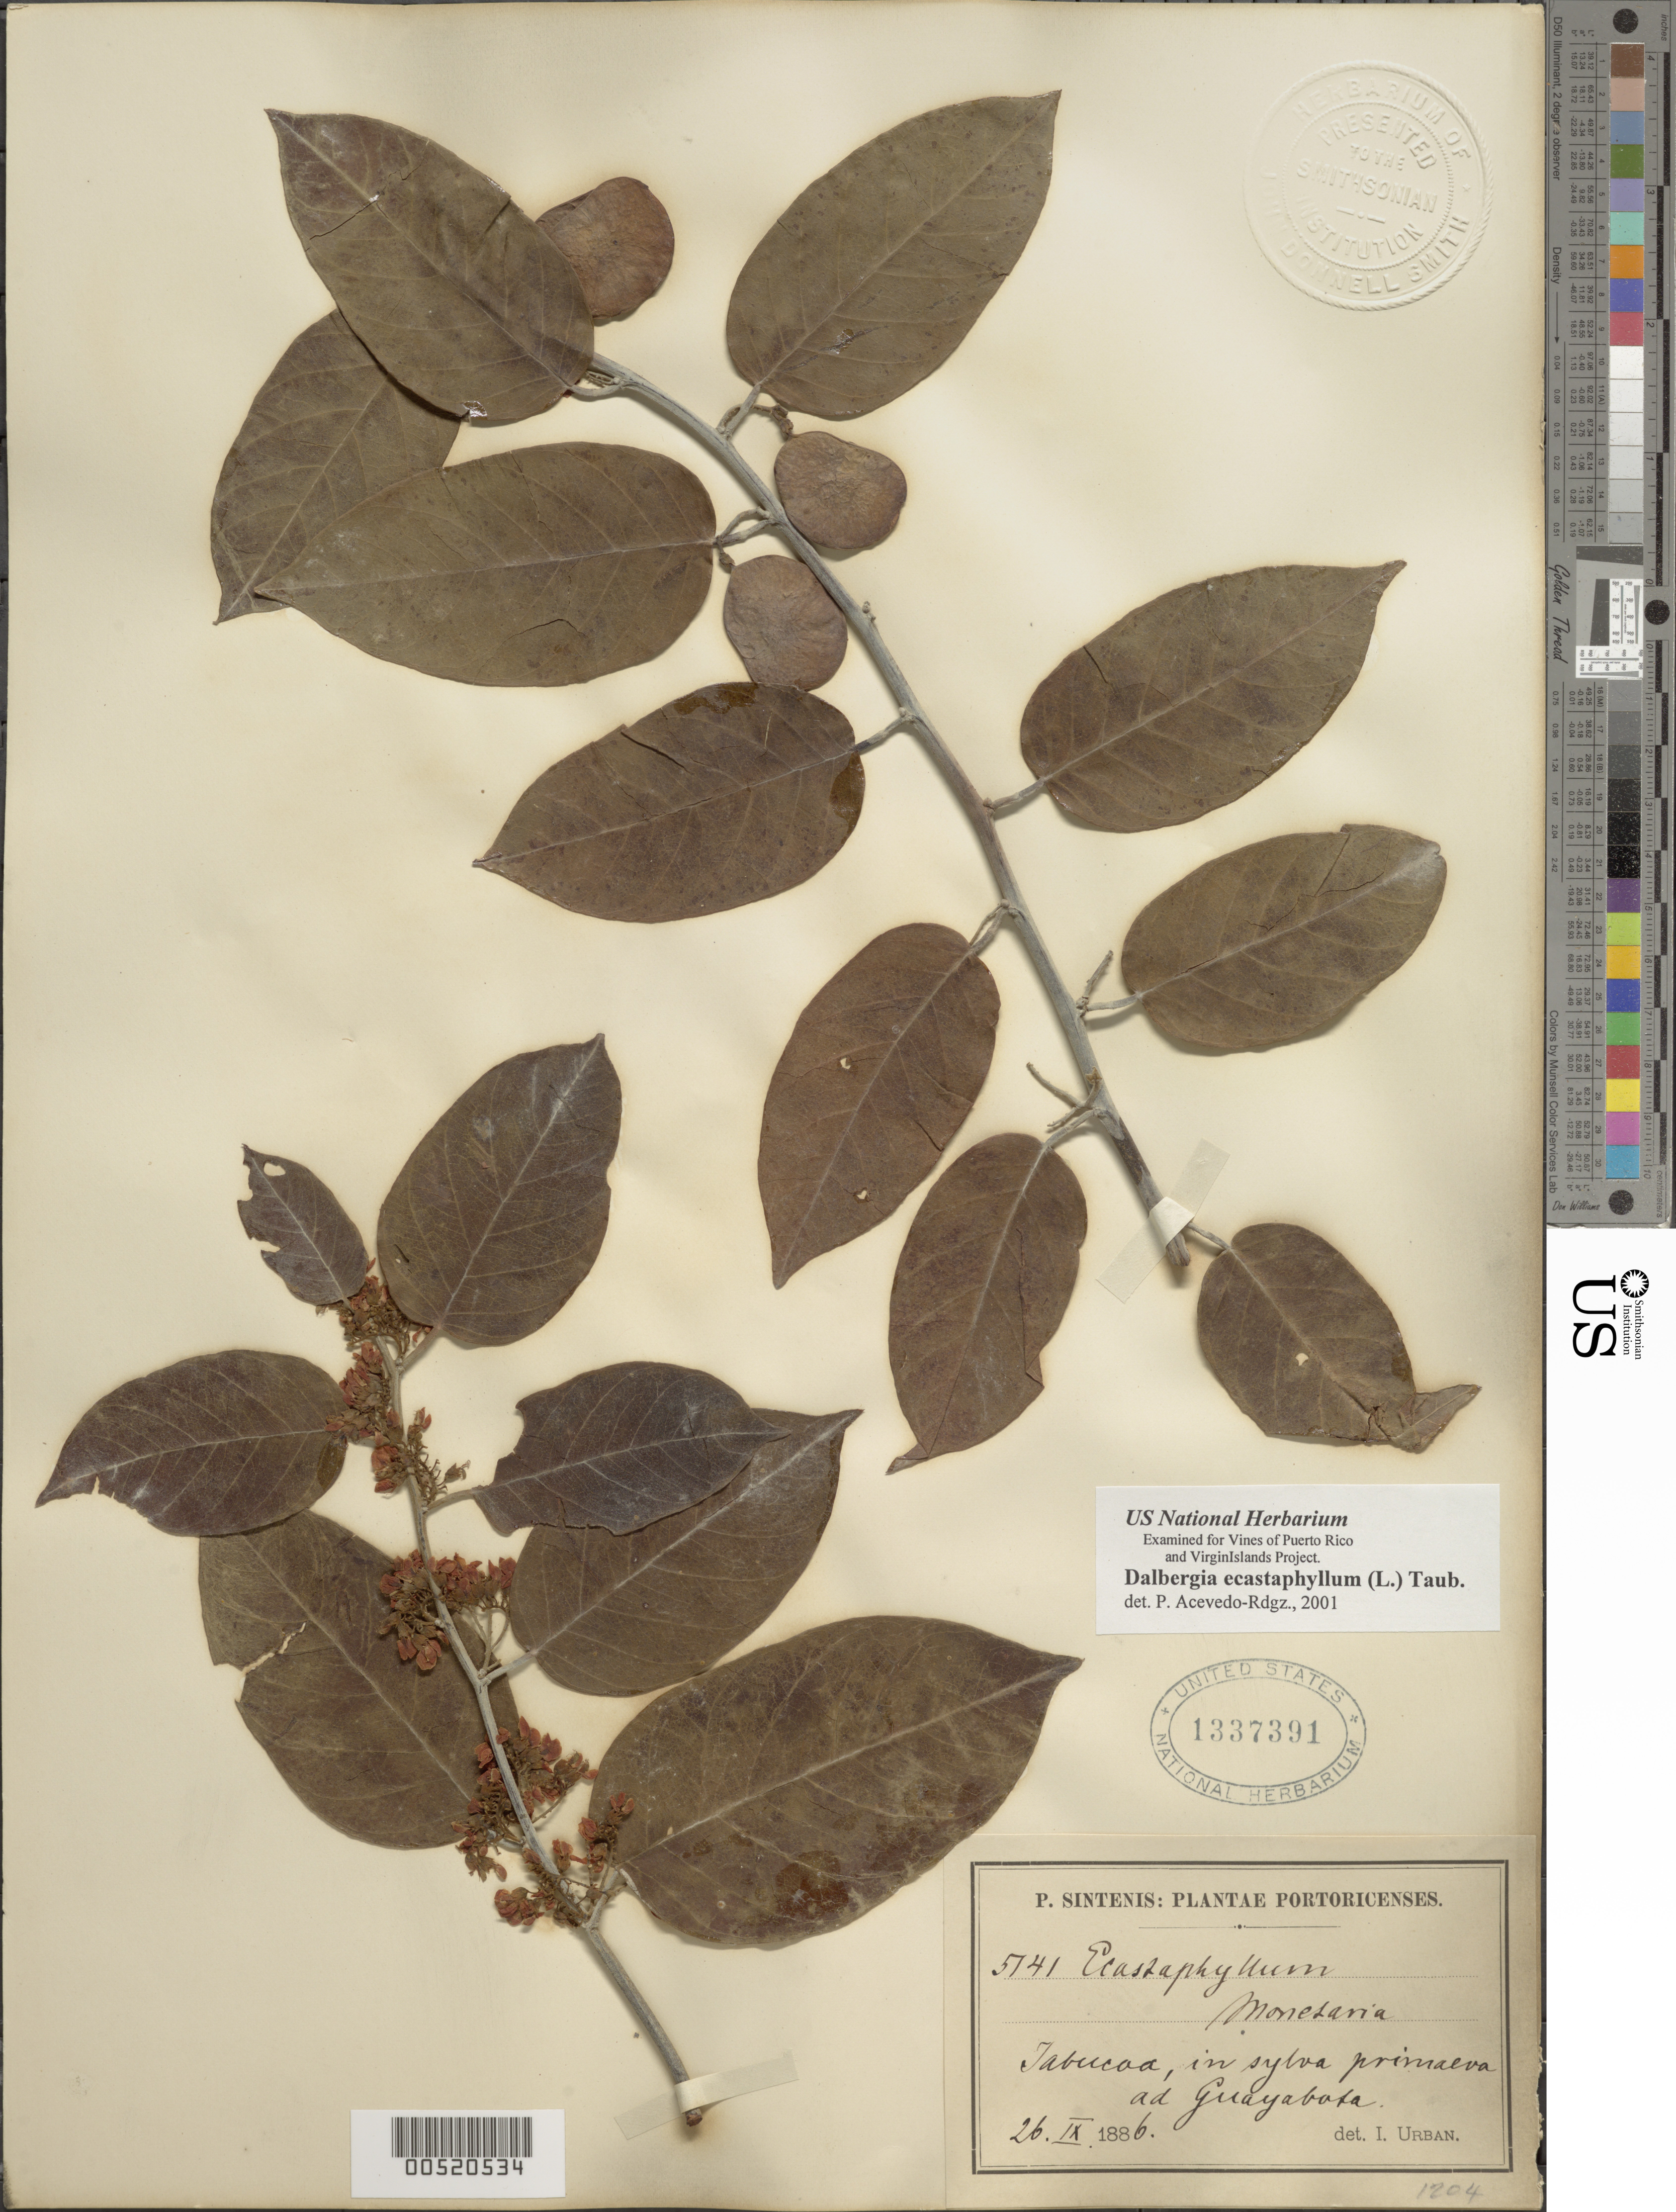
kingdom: Plantae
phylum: Tracheophyta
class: Magnoliopsida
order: Fabales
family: Fabaceae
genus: Dalbergia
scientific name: Dalbergia hecastophyllum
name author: (L.) Taub.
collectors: P. Sintenis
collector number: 5141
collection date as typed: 26 Sep 1886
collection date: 1886-09-26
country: Puerto Rico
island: Greater Antilles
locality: Near Yabucoa. In sylva primaeva ad Guayabota.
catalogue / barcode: US 1337391